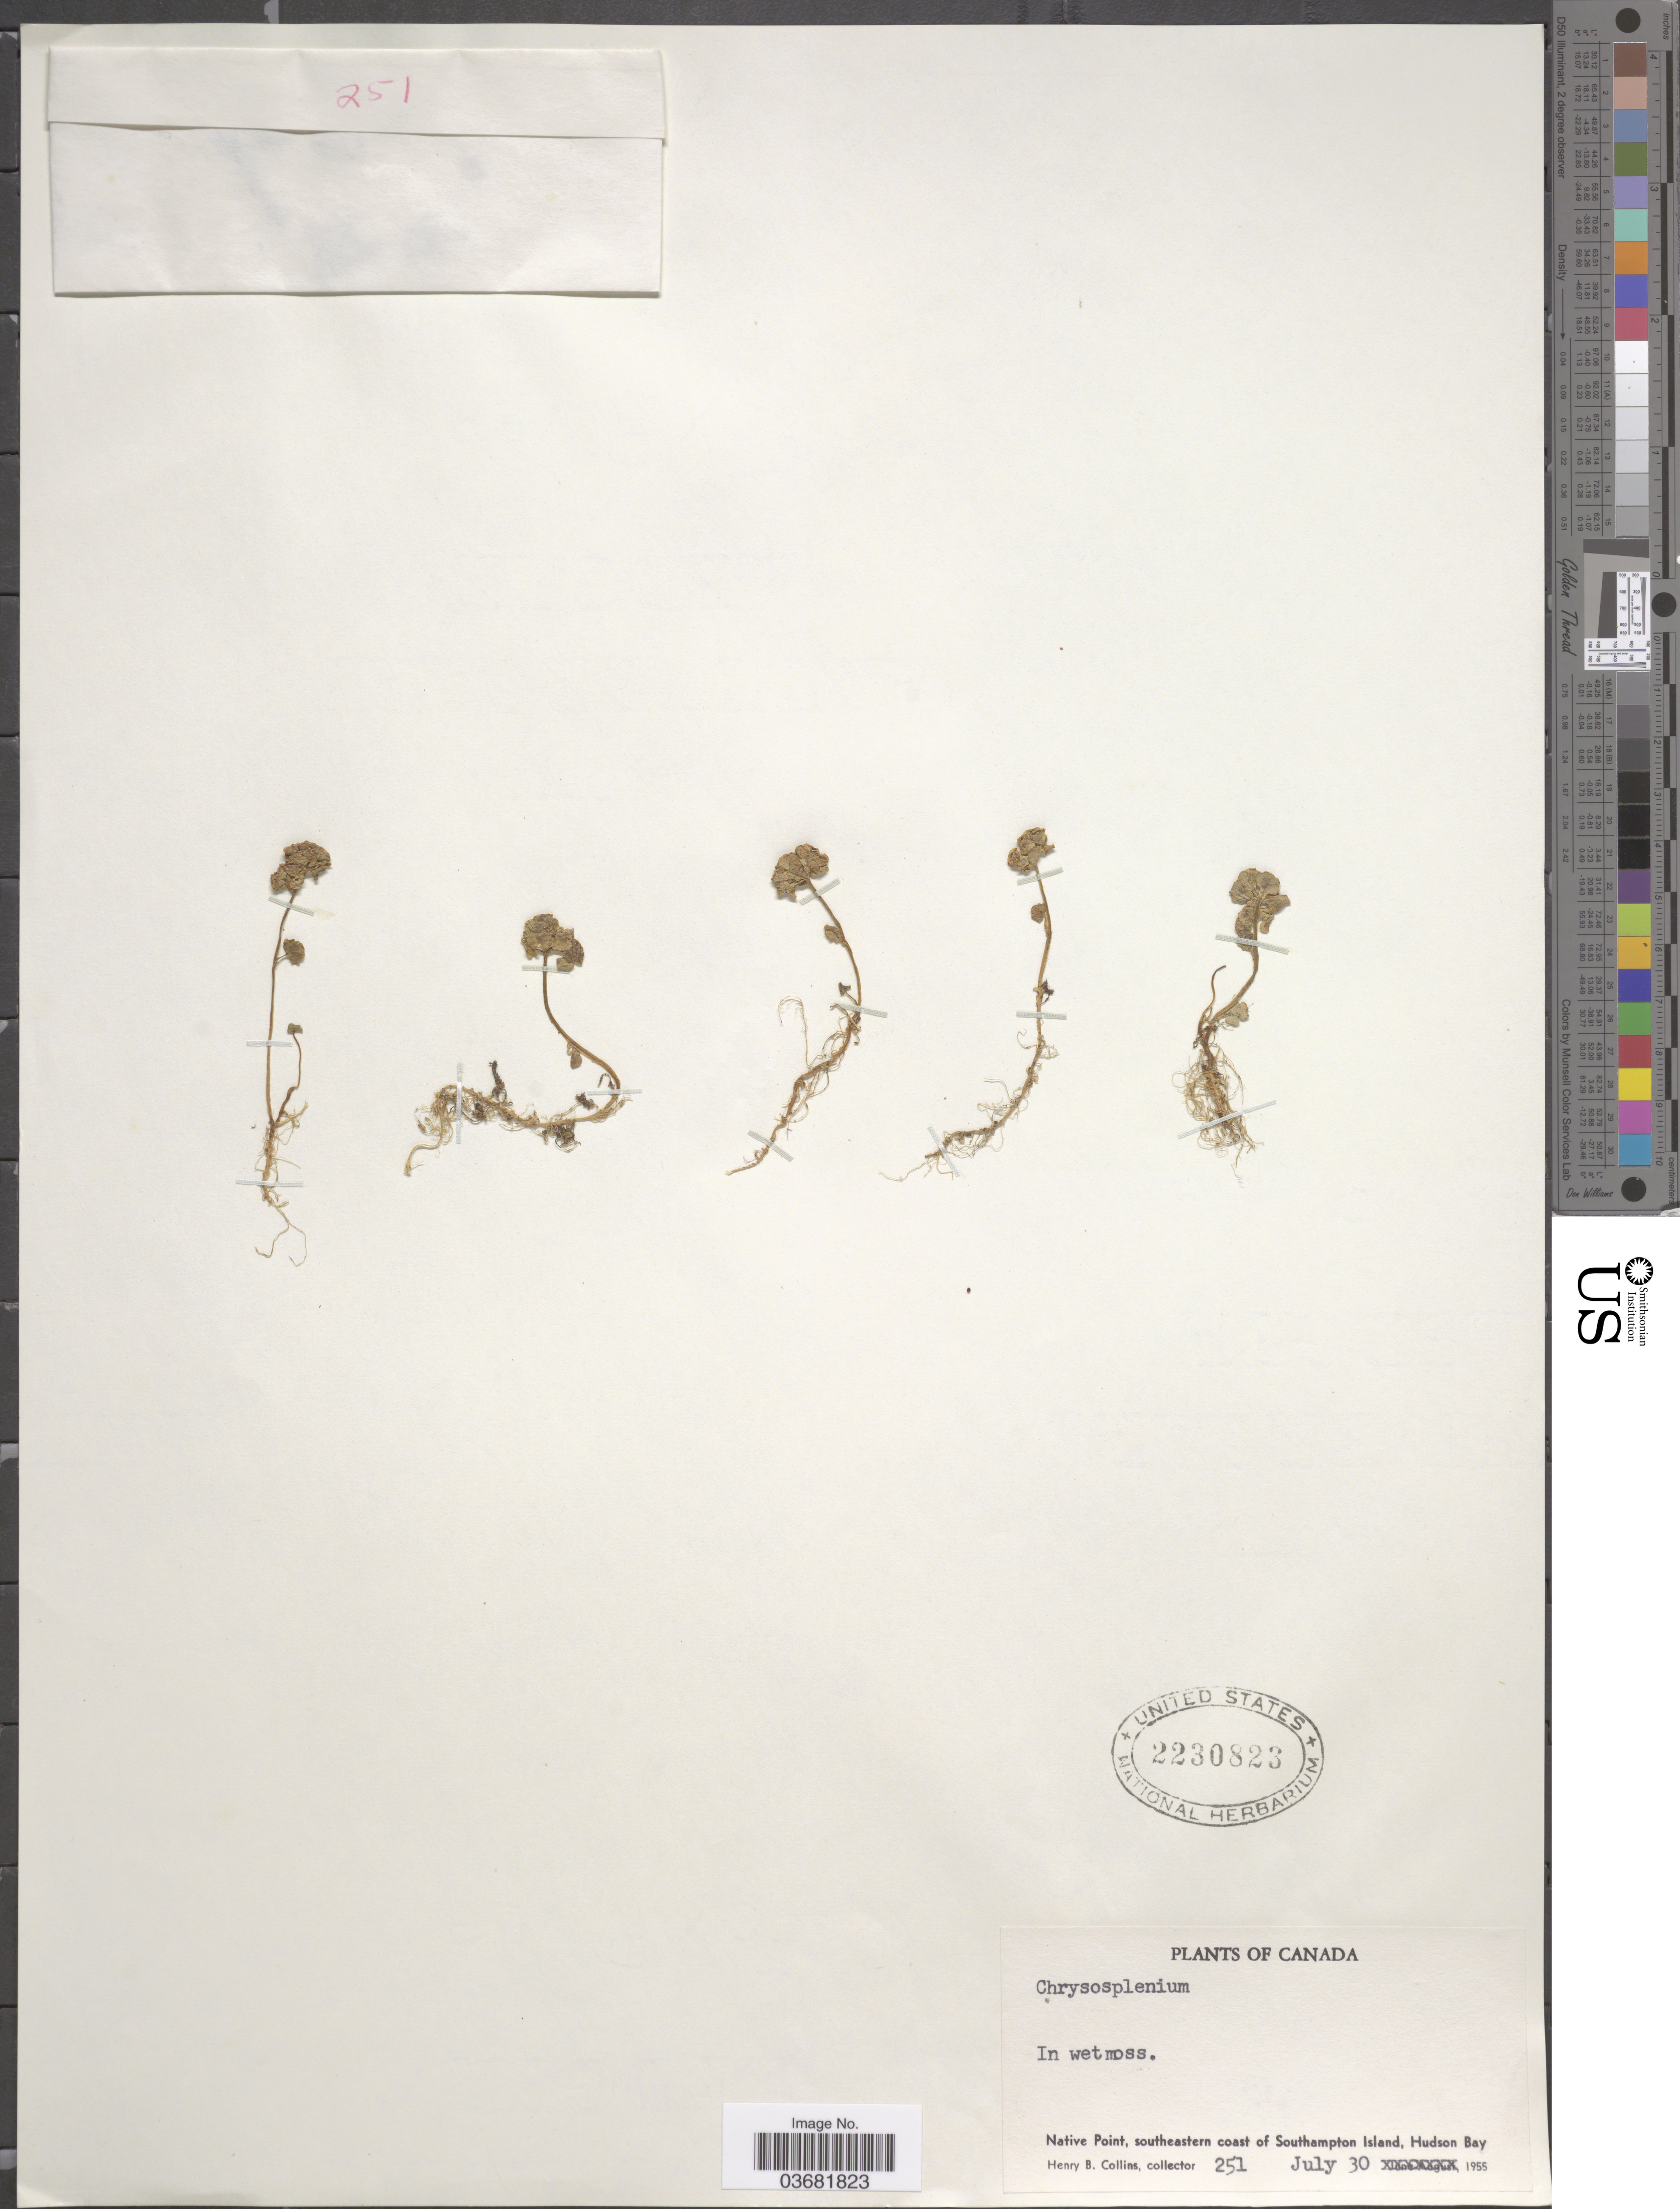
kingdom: Plantae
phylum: Tracheophyta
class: Magnoliopsida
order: Saxifragales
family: Saxifragaceae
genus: Chrysosplenium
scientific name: Chrysosplenium sp.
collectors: H. Collins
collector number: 251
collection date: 1955-07-30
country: Canada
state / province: Nunavut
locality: Native Point, southeastern coast of Southampton Island, Hudson Bay.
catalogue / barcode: US 2230823